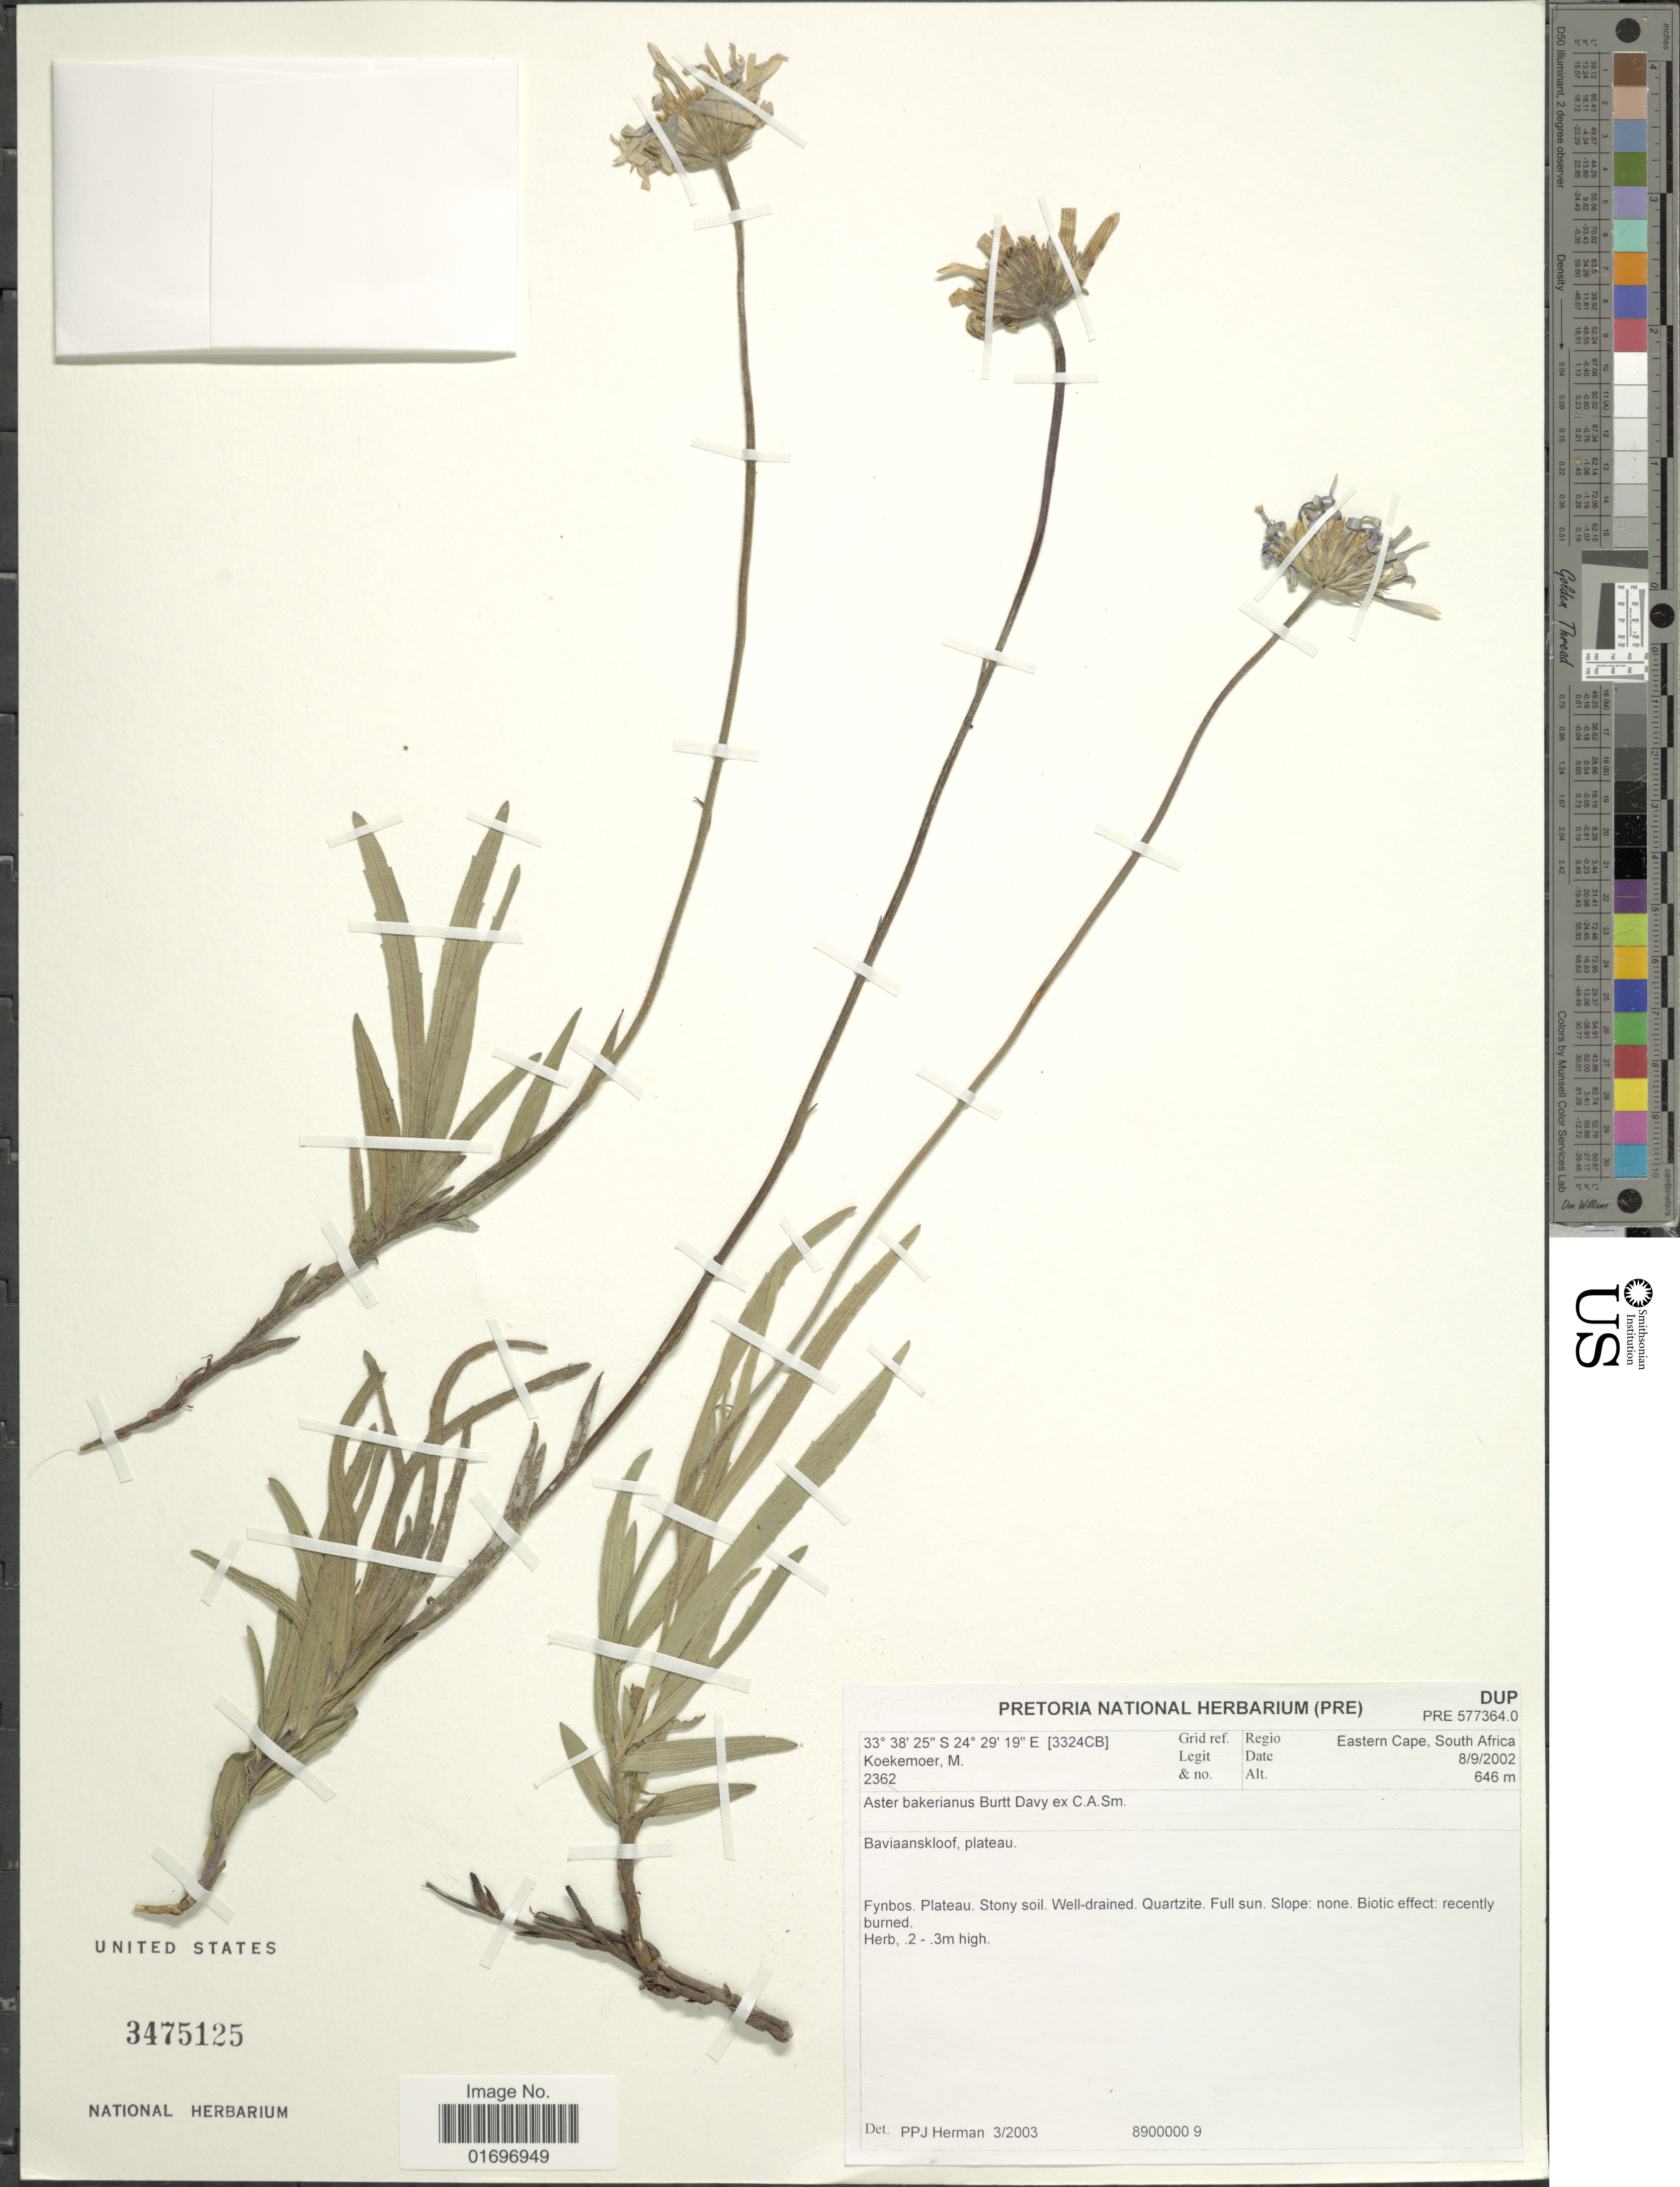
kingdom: Plantae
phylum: Tracheophyta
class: Magnoliopsida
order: Asterales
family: Asteraceae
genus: Aster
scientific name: Aster bakerianus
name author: Burtt Davy ex C.A. Sm.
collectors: M. Koekemoer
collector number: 2362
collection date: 2002-09-08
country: South Africa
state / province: Eastern Cape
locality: Regio Eastern Cape, South Africa. Baviaanskloof, plateau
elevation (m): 646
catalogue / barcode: US 3475125